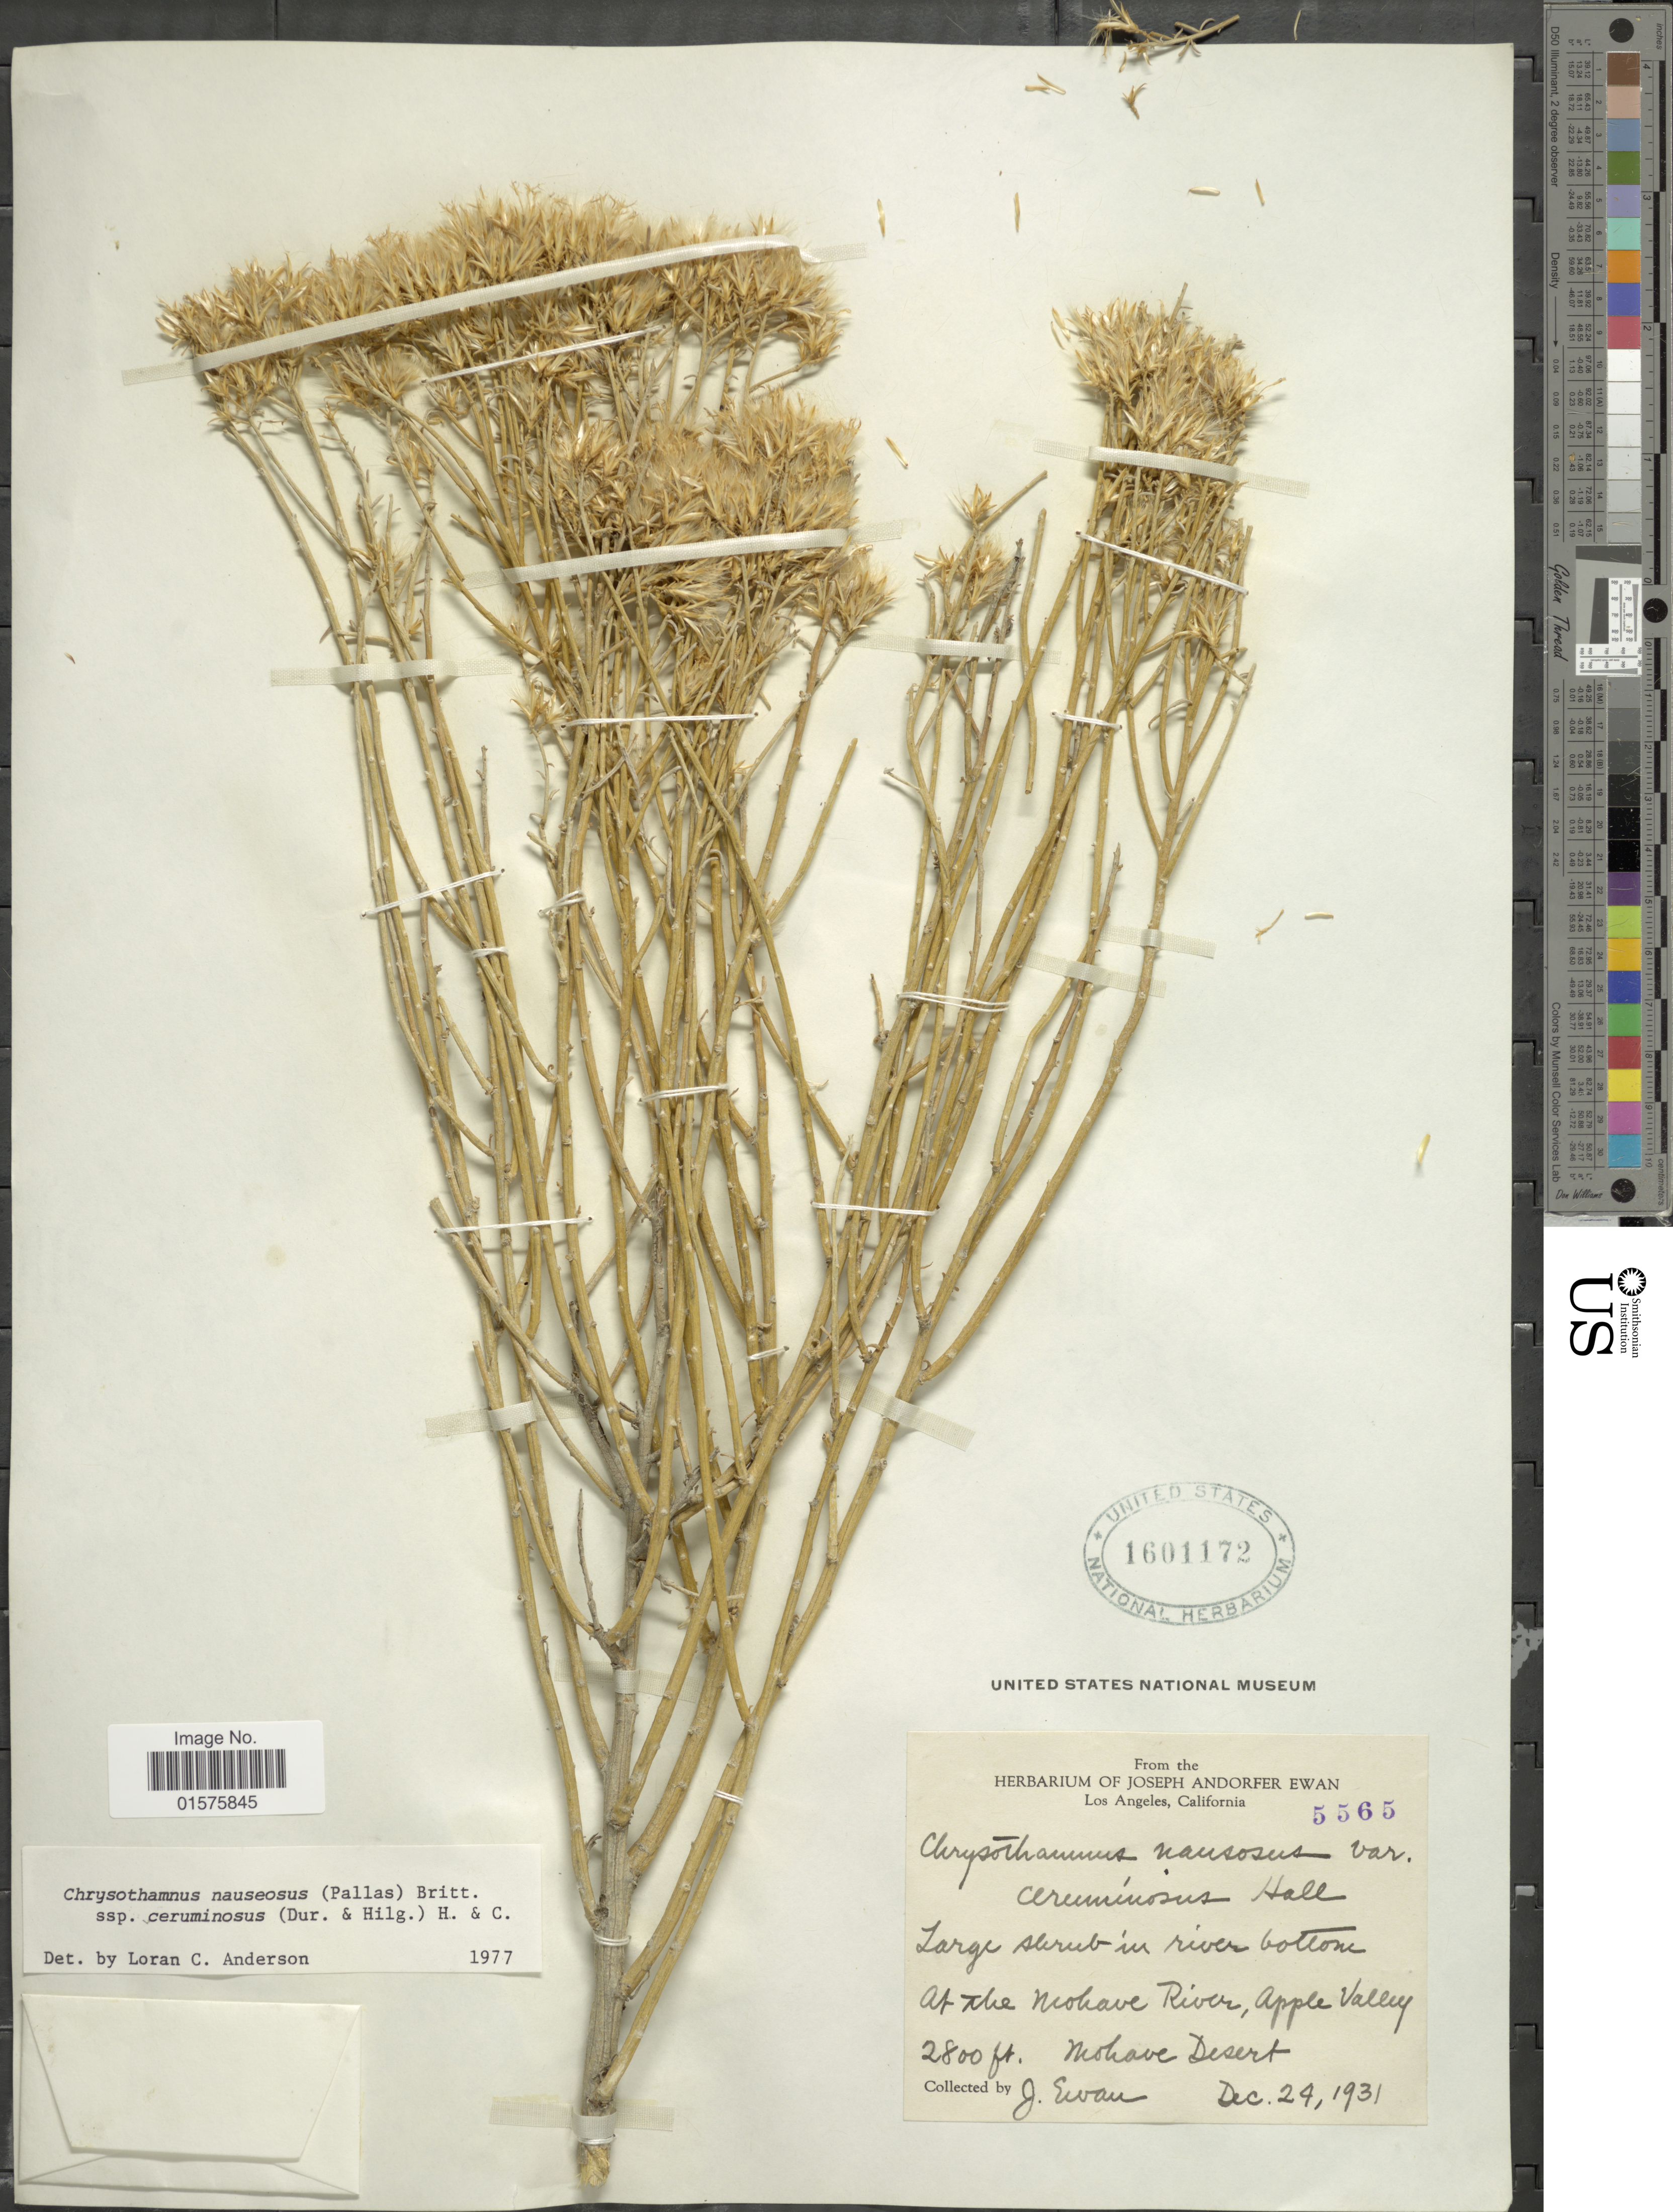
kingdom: Plantae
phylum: Tracheophyta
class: Magnoliopsida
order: Asterales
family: Asteraceae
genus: Ericameria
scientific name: Ericameria nauseosa var. ceruminosa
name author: G.L. Nesom & G.I. Baird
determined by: Urbatsch, Lowell E., Curator (LSU), Louisiana State University (UNITED STATES)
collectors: J. A. Ewan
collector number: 5565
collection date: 1931-12-24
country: United States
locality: Mohave River, Apple Valley, Mohave Desert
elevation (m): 853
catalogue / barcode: US 1601172